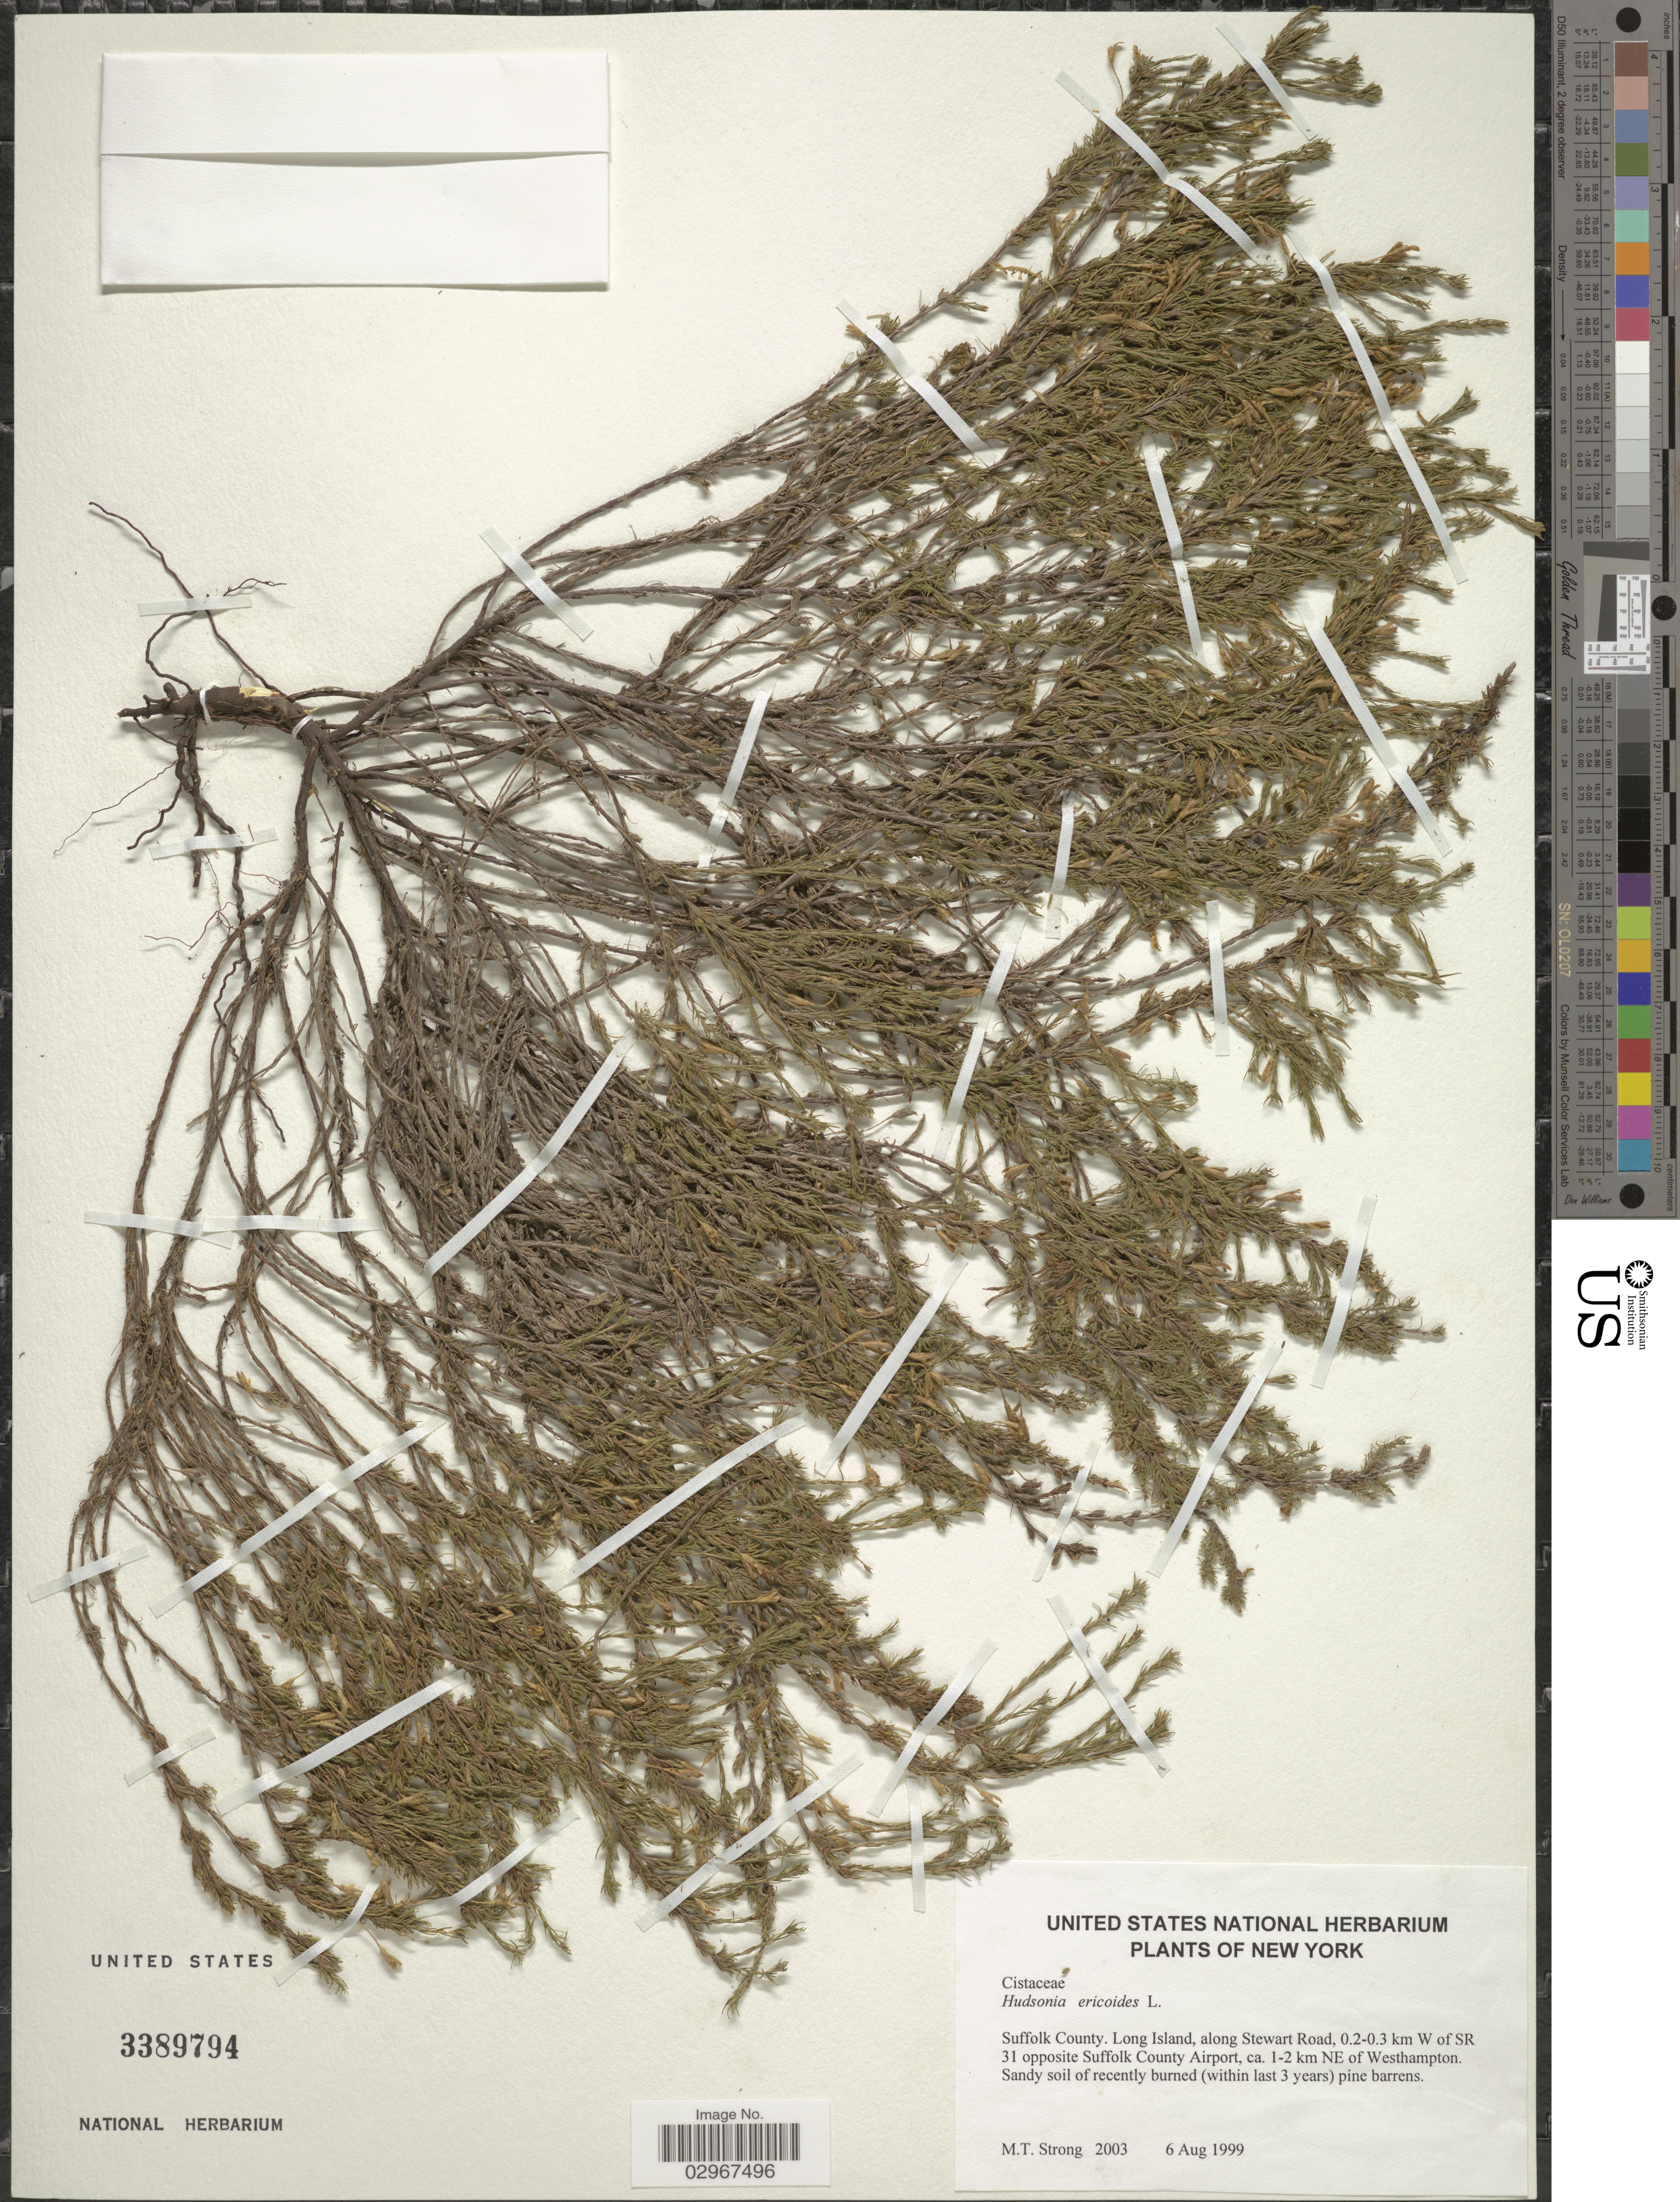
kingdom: Plantae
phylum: Tracheophyta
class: Magnoliopsida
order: Malvales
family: Cistaceae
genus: Hudsonia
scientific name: Hudsonia ericoides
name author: L.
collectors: M. T. Strong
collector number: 2003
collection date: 1999-08-06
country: United States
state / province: New York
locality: Suffolk County: Long Island, S of Stewart Road, 0.2-0.3 km W of SR 31 opposite Suffolk County Airport, ca. 1-2 km NE of Westhampton.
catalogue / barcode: US 3389794